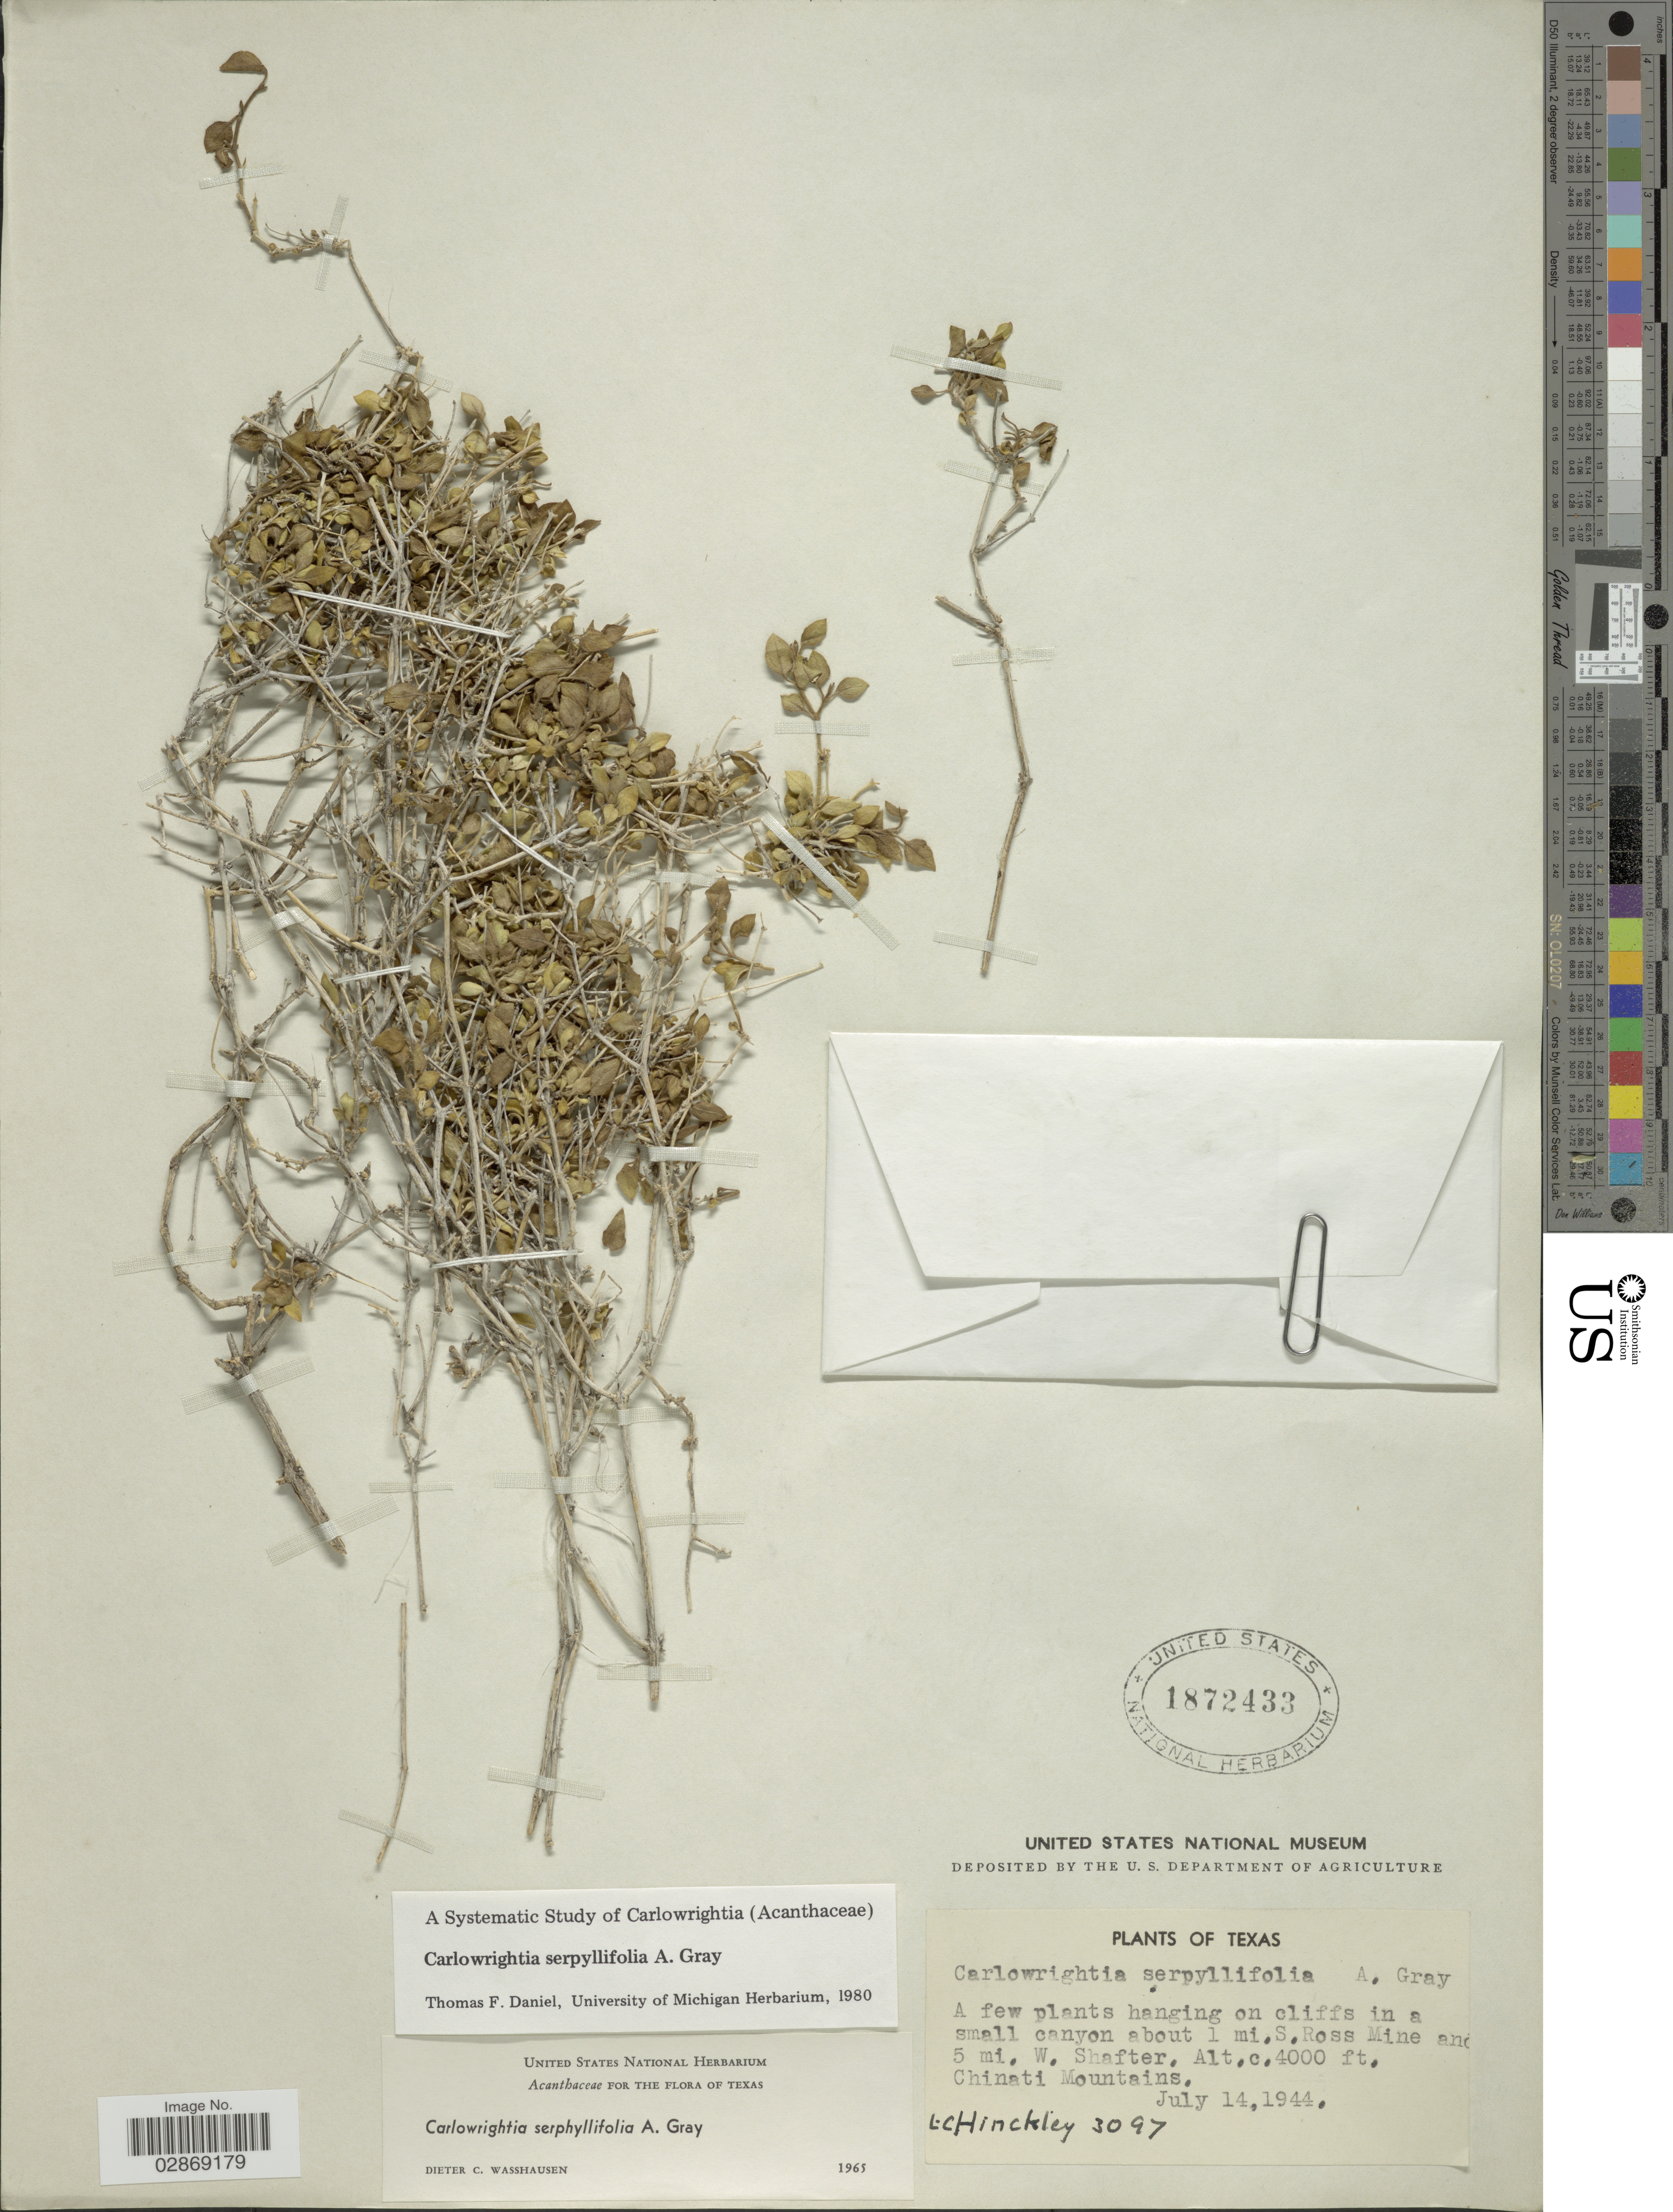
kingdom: Plantae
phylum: Tracheophyta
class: Magnoliopsida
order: Lamiales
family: Acanthaceae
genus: Carlowrightia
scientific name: Carlowrightia serpyllifolia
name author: A. Gray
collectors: L. Hinckley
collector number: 3097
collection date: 1944-07-14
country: United States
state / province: Texas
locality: Small canyon about 1 mi. S. Ross Mine and 5 mi. W. Shafter, Chinati Mountains.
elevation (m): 1219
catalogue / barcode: US 1872433